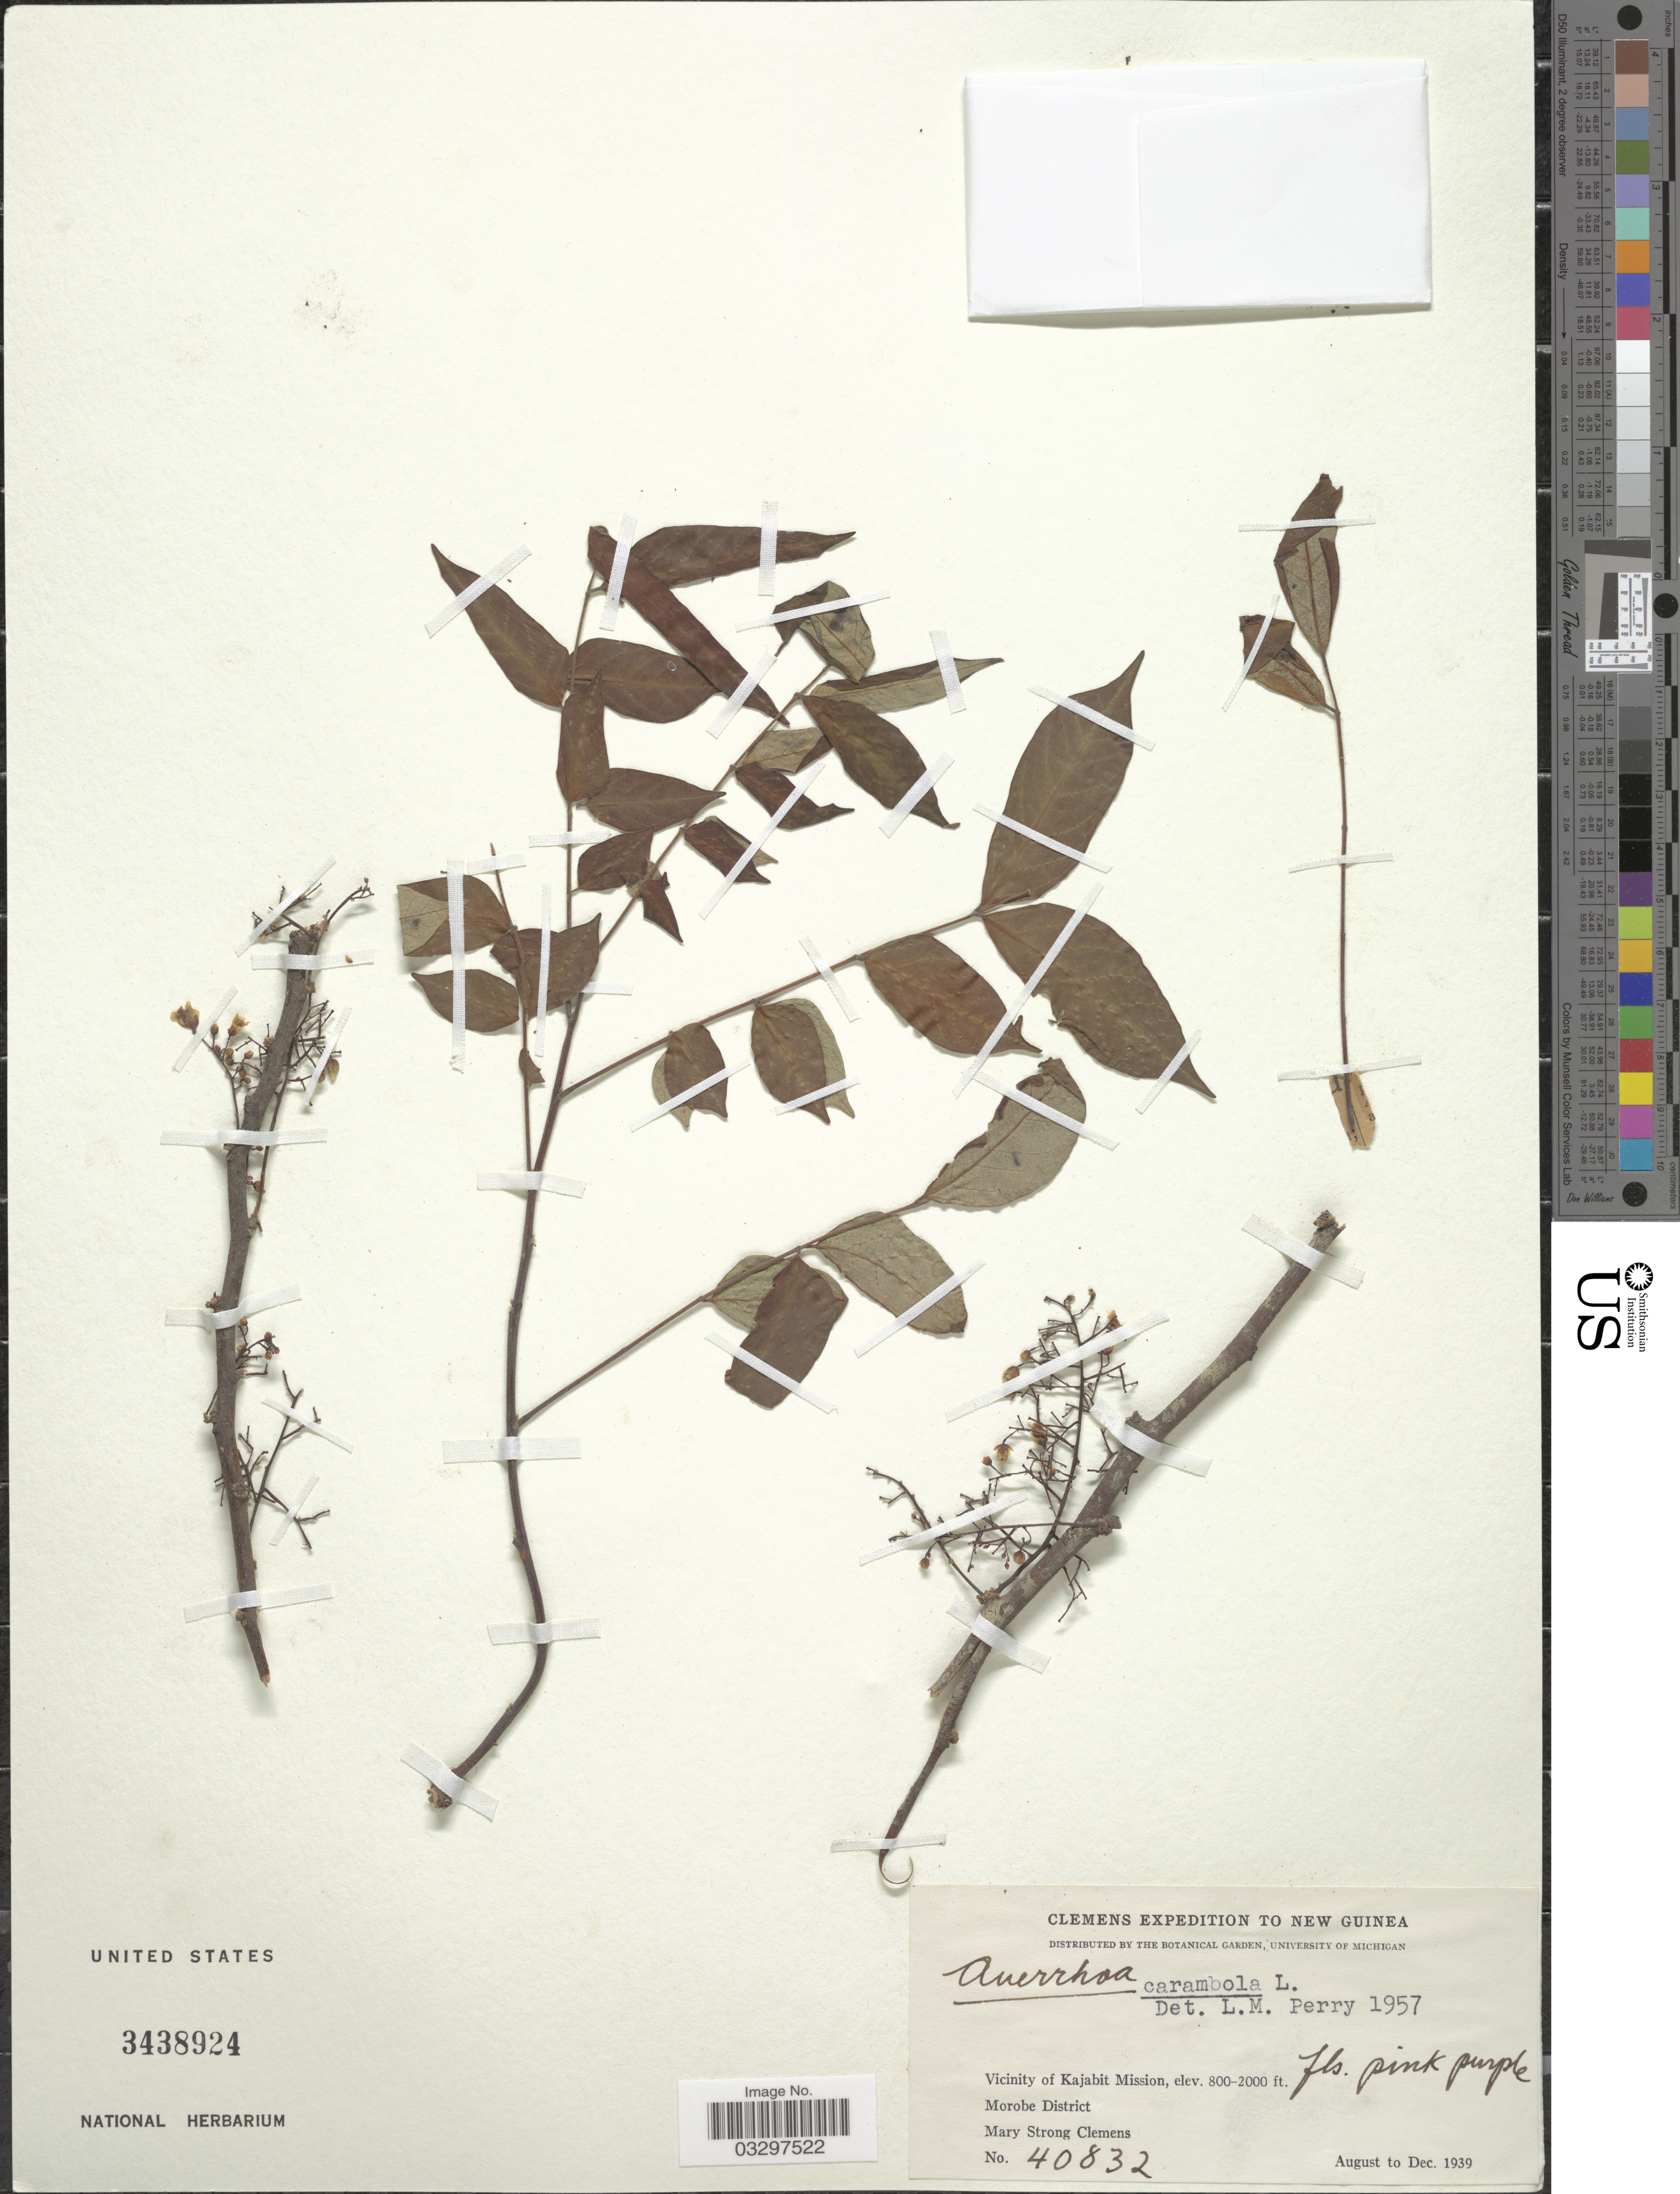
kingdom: Plantae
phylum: Tracheophyta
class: Magnoliopsida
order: Oxalidales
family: Oxalidaceae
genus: Averrhoa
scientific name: Averrhoa carambola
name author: L.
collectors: M. S. Clemens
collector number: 40832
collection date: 1939-08/1939-12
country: Papua New Guinea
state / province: Morobe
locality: New Guinea. Vicinity of Kajabit Mission. Morobe District.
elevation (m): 244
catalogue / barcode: US 3438924